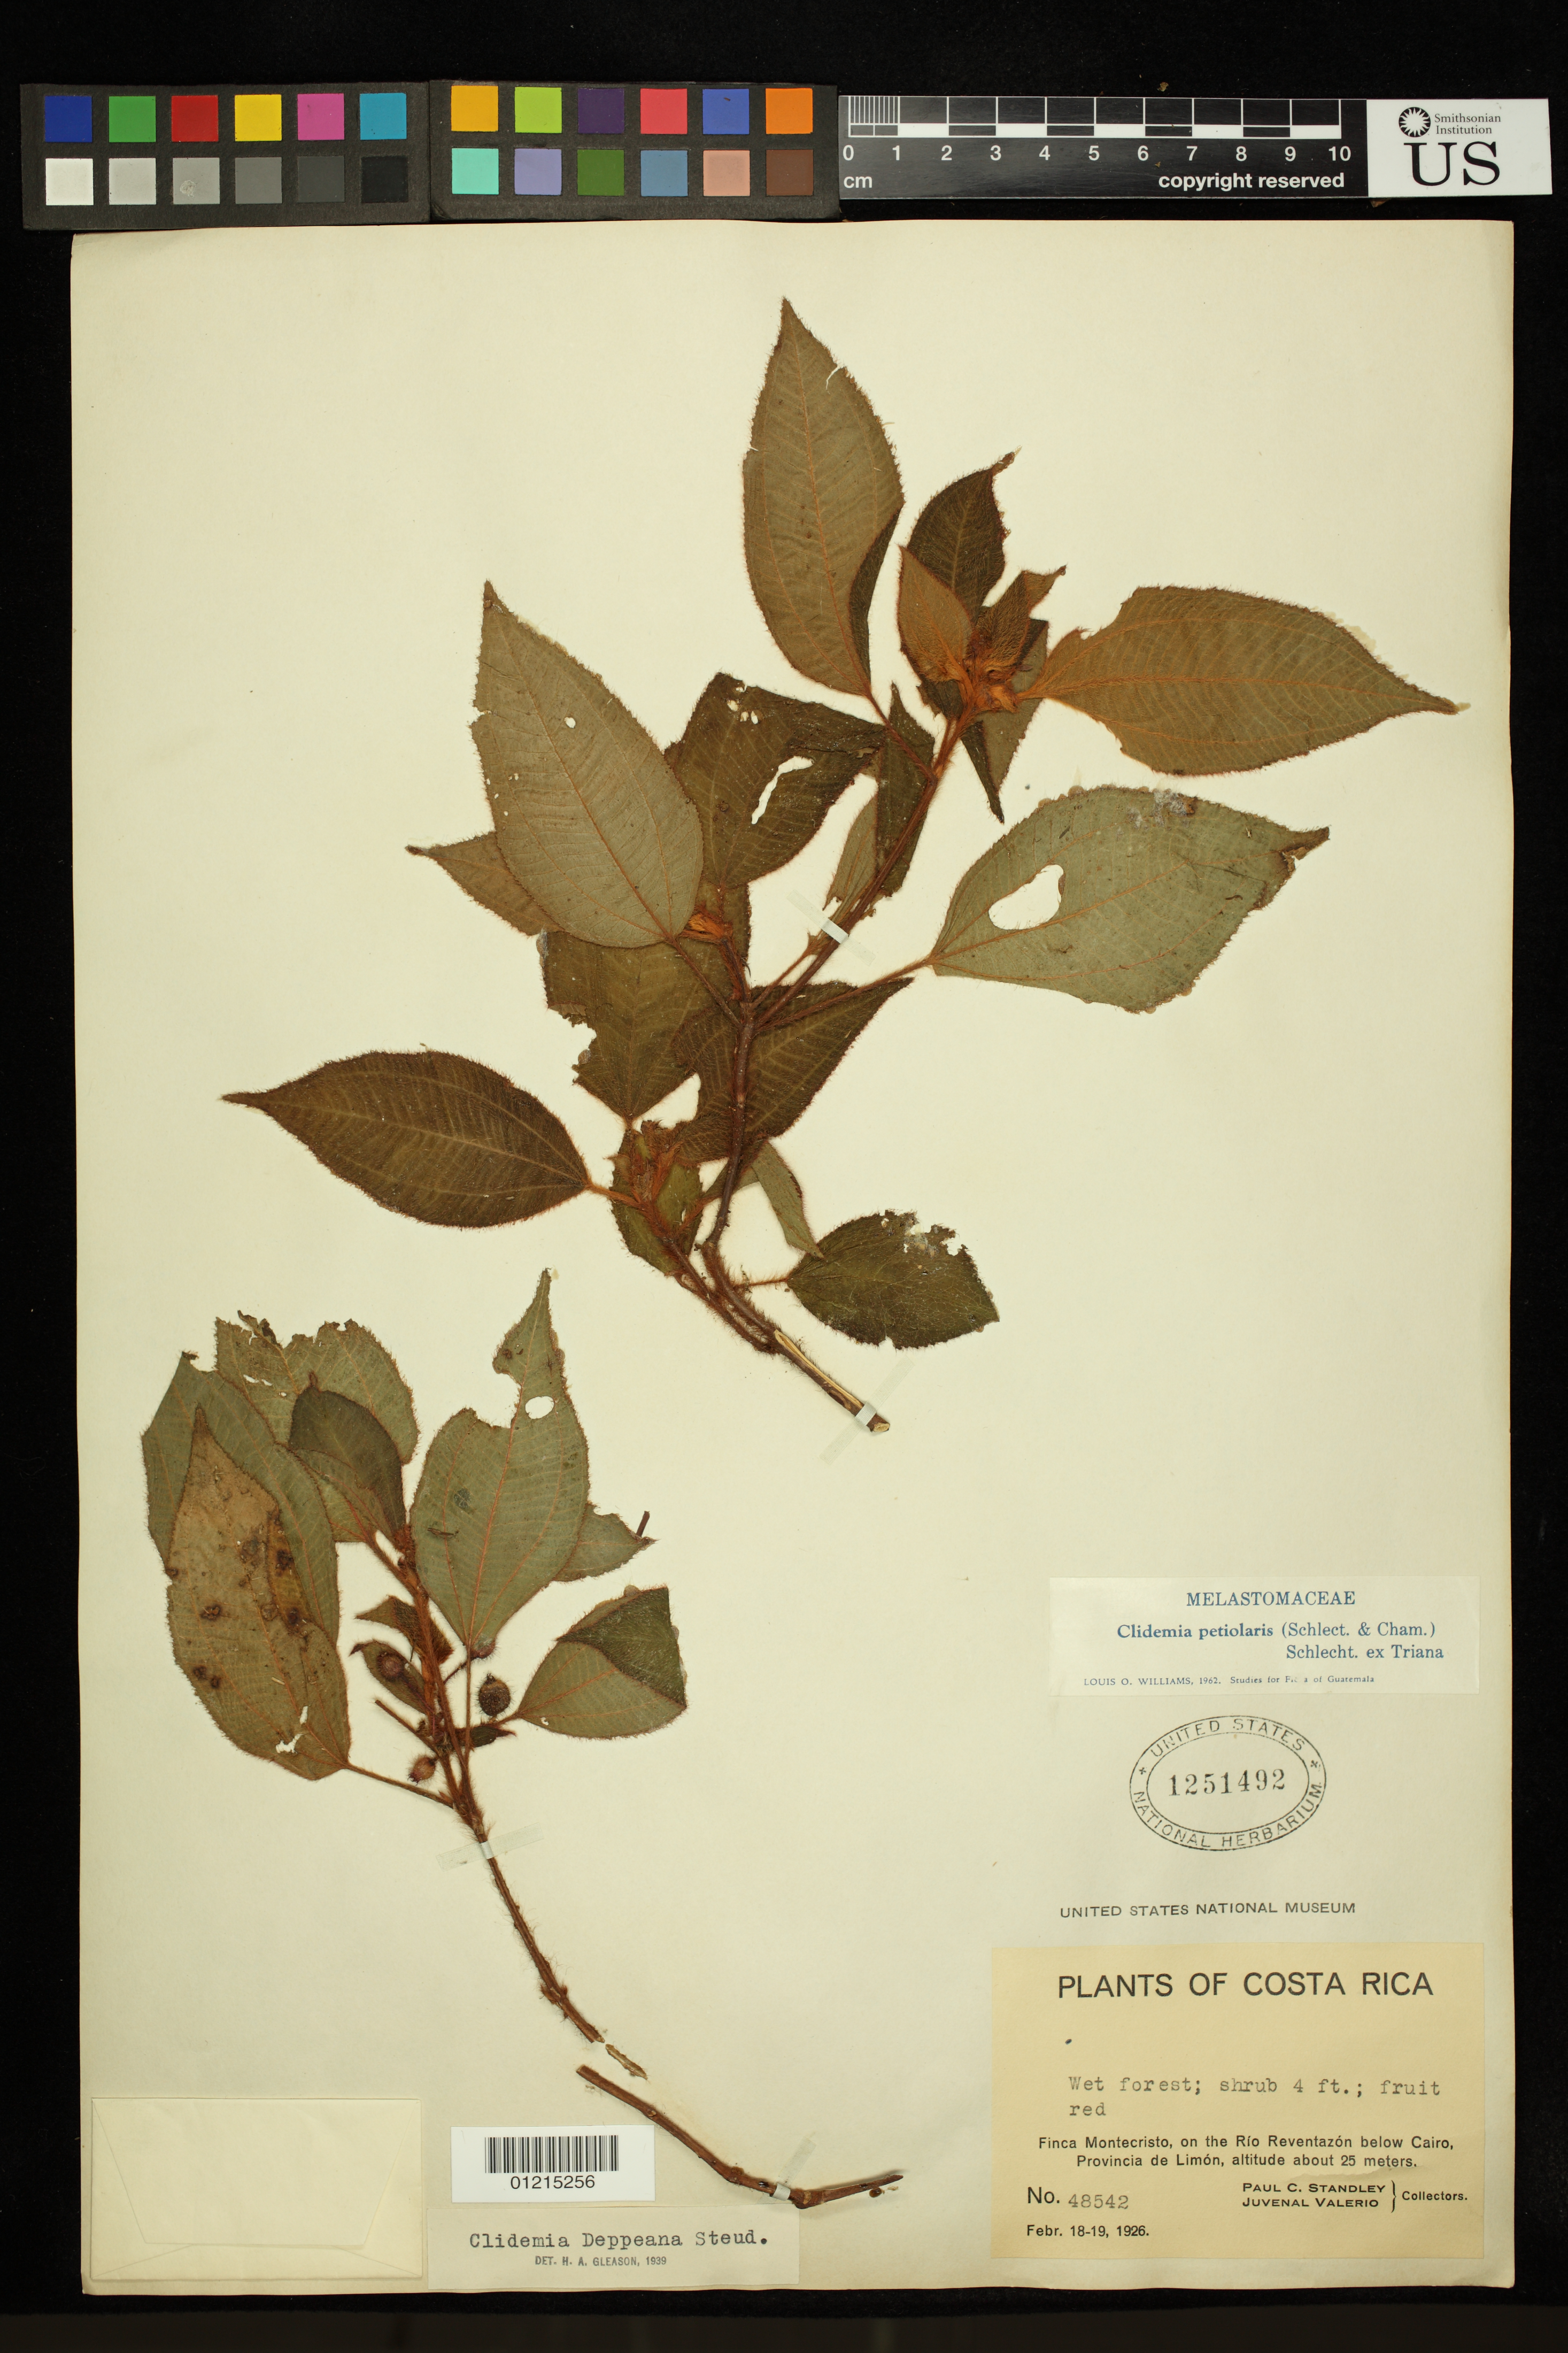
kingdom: Plantae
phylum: Tracheophyta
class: Magnoliopsida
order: Myrtales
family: Melastomataceae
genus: Clidemia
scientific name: Clidemia petiolaris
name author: (Schltdl. & Cham.) Schltdl. ex Triana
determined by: Williams, Louis O.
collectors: P. C. Standley & J. Valerio R.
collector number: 48542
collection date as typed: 18 Feb 1926 and 19 Feb 1926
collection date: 1926-02-18,1926-02-19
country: Costa Rica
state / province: Limón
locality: Finca Montecristo, on the Rio Reventazon below Cairo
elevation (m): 25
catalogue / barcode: US 1251492